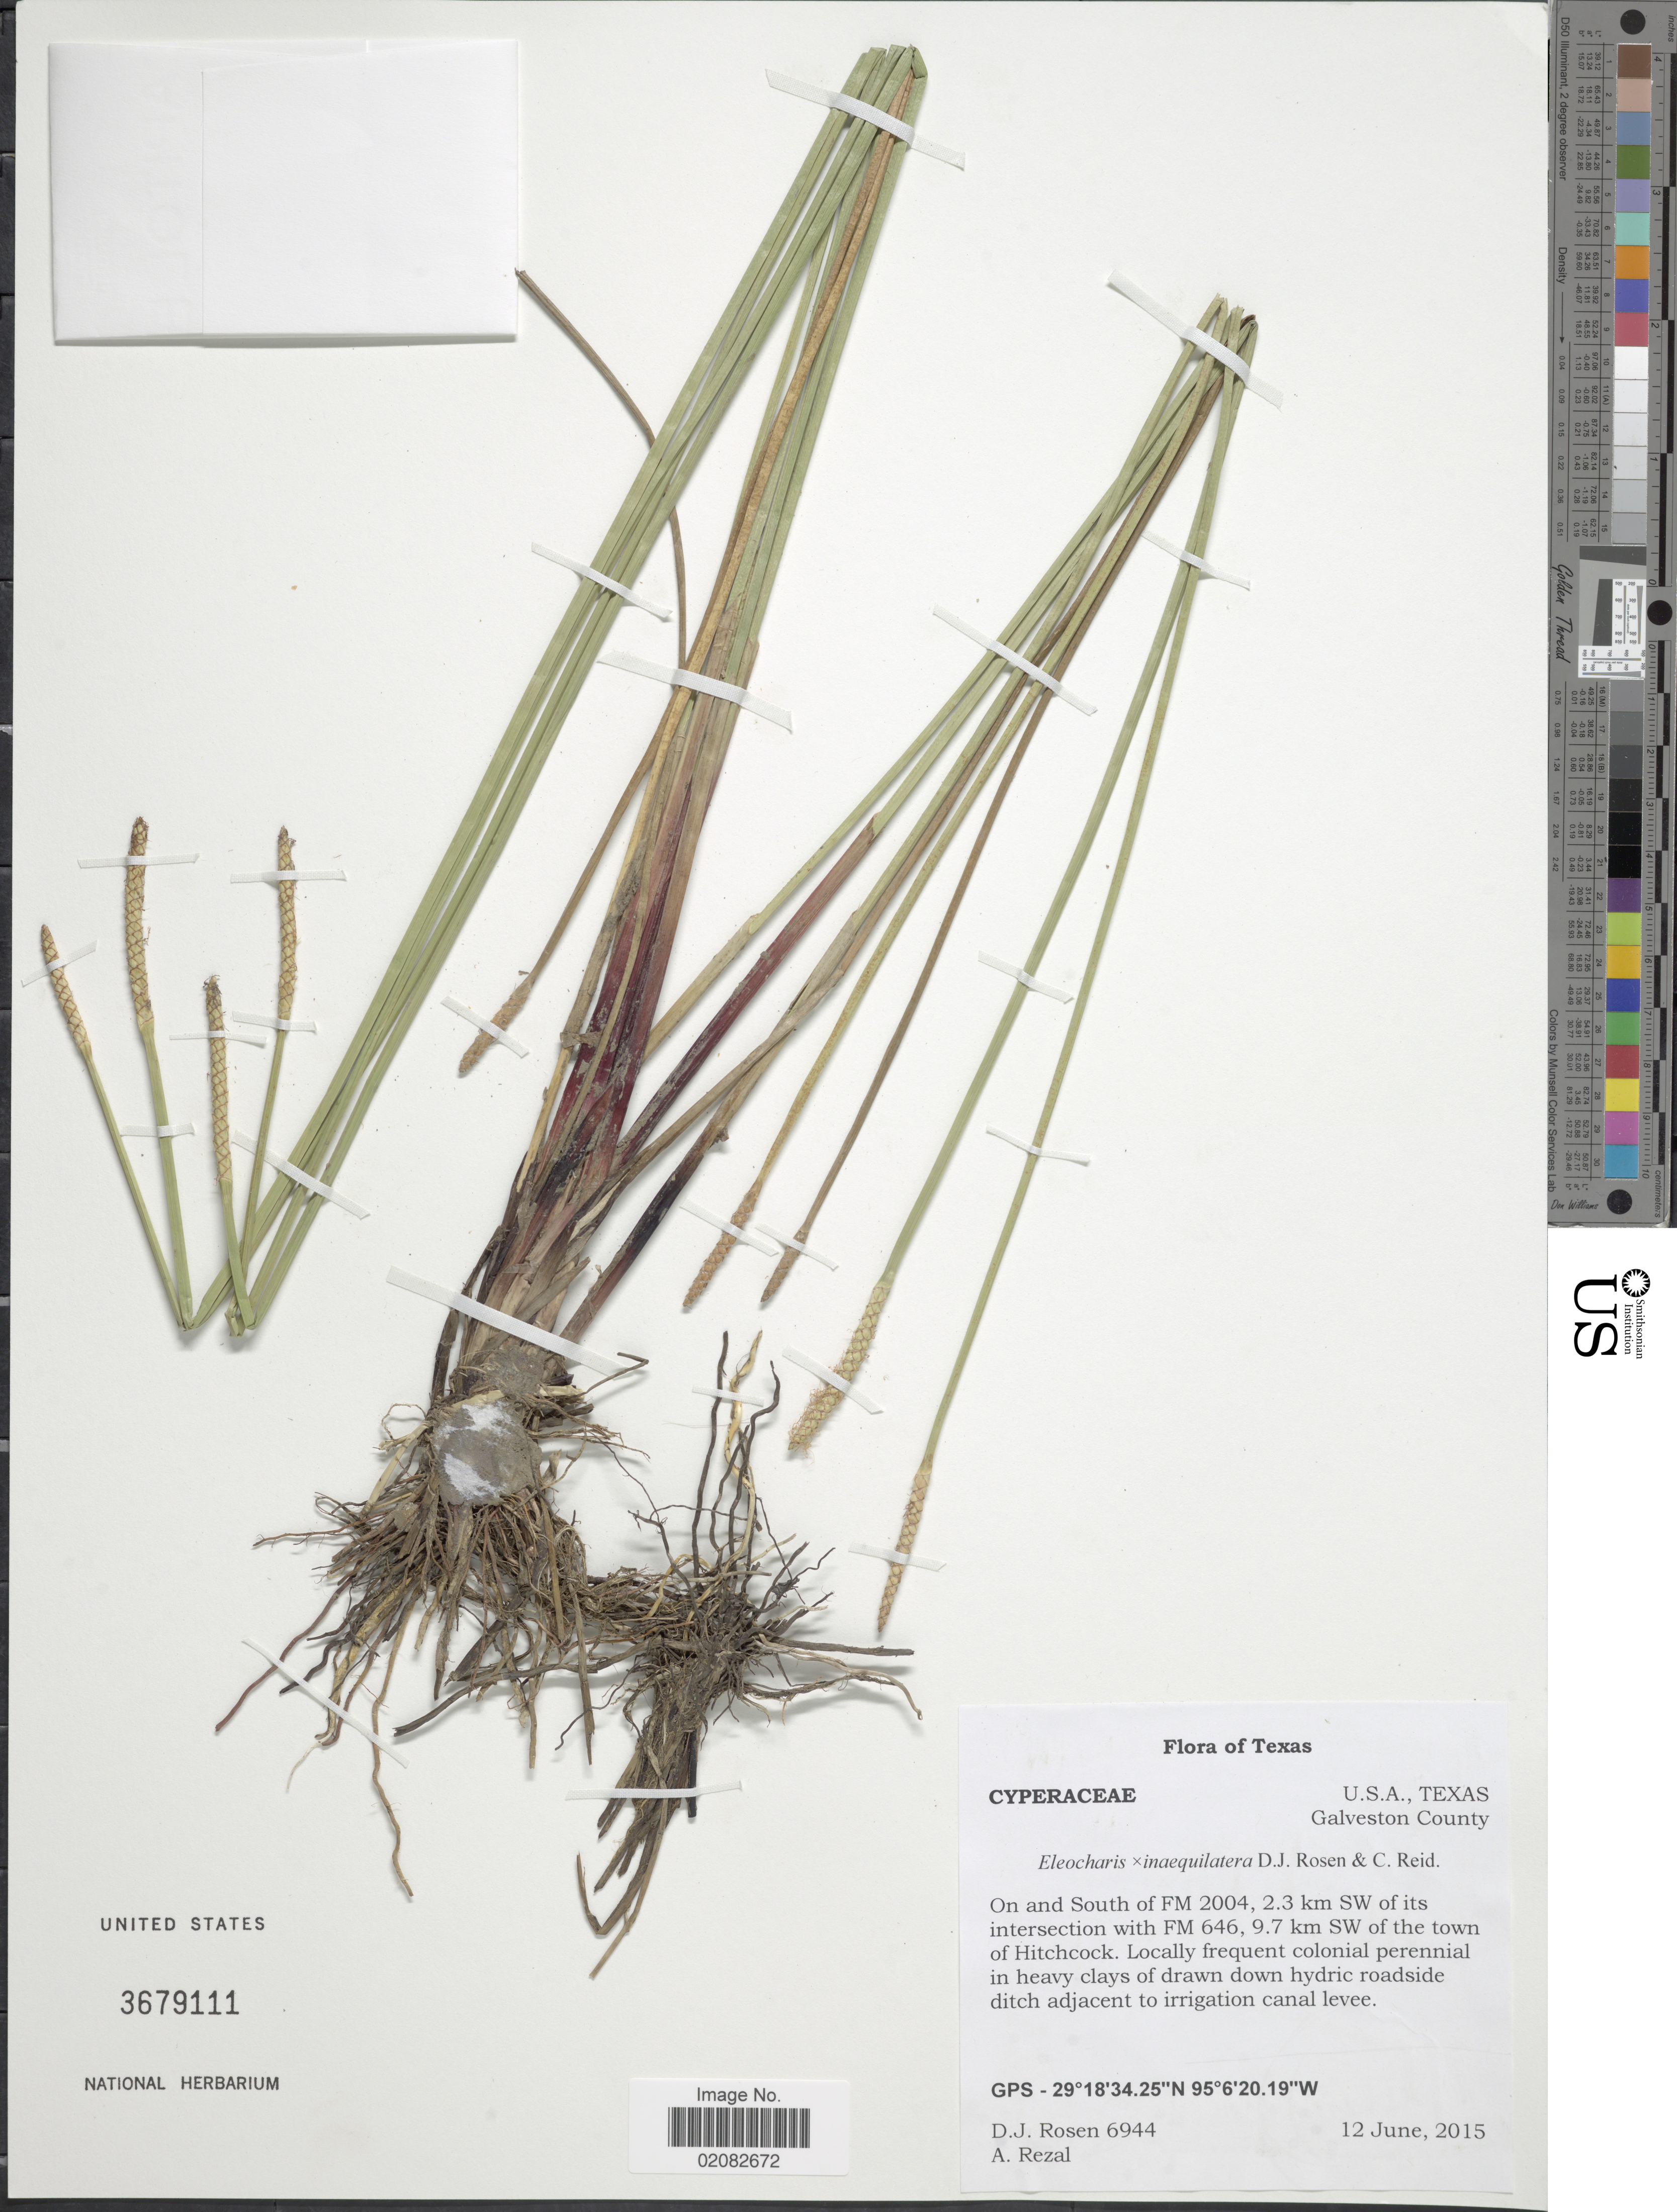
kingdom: Plantae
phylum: Tracheophyta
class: Liliopsida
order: Poales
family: Cyperaceae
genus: Eleocharis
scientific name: Eleocharis x inaequilatera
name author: D.J. Rosen & Chr. Reid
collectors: D. J. Rosen & A. Rezal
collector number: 6944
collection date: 2015-06-12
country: United States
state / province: Texas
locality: On and South of FM 2004, 2.3 km SW of its intersection with FM 646, 9.7 km SW of the town of Hitchcock, Galveston County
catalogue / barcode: US 3679111